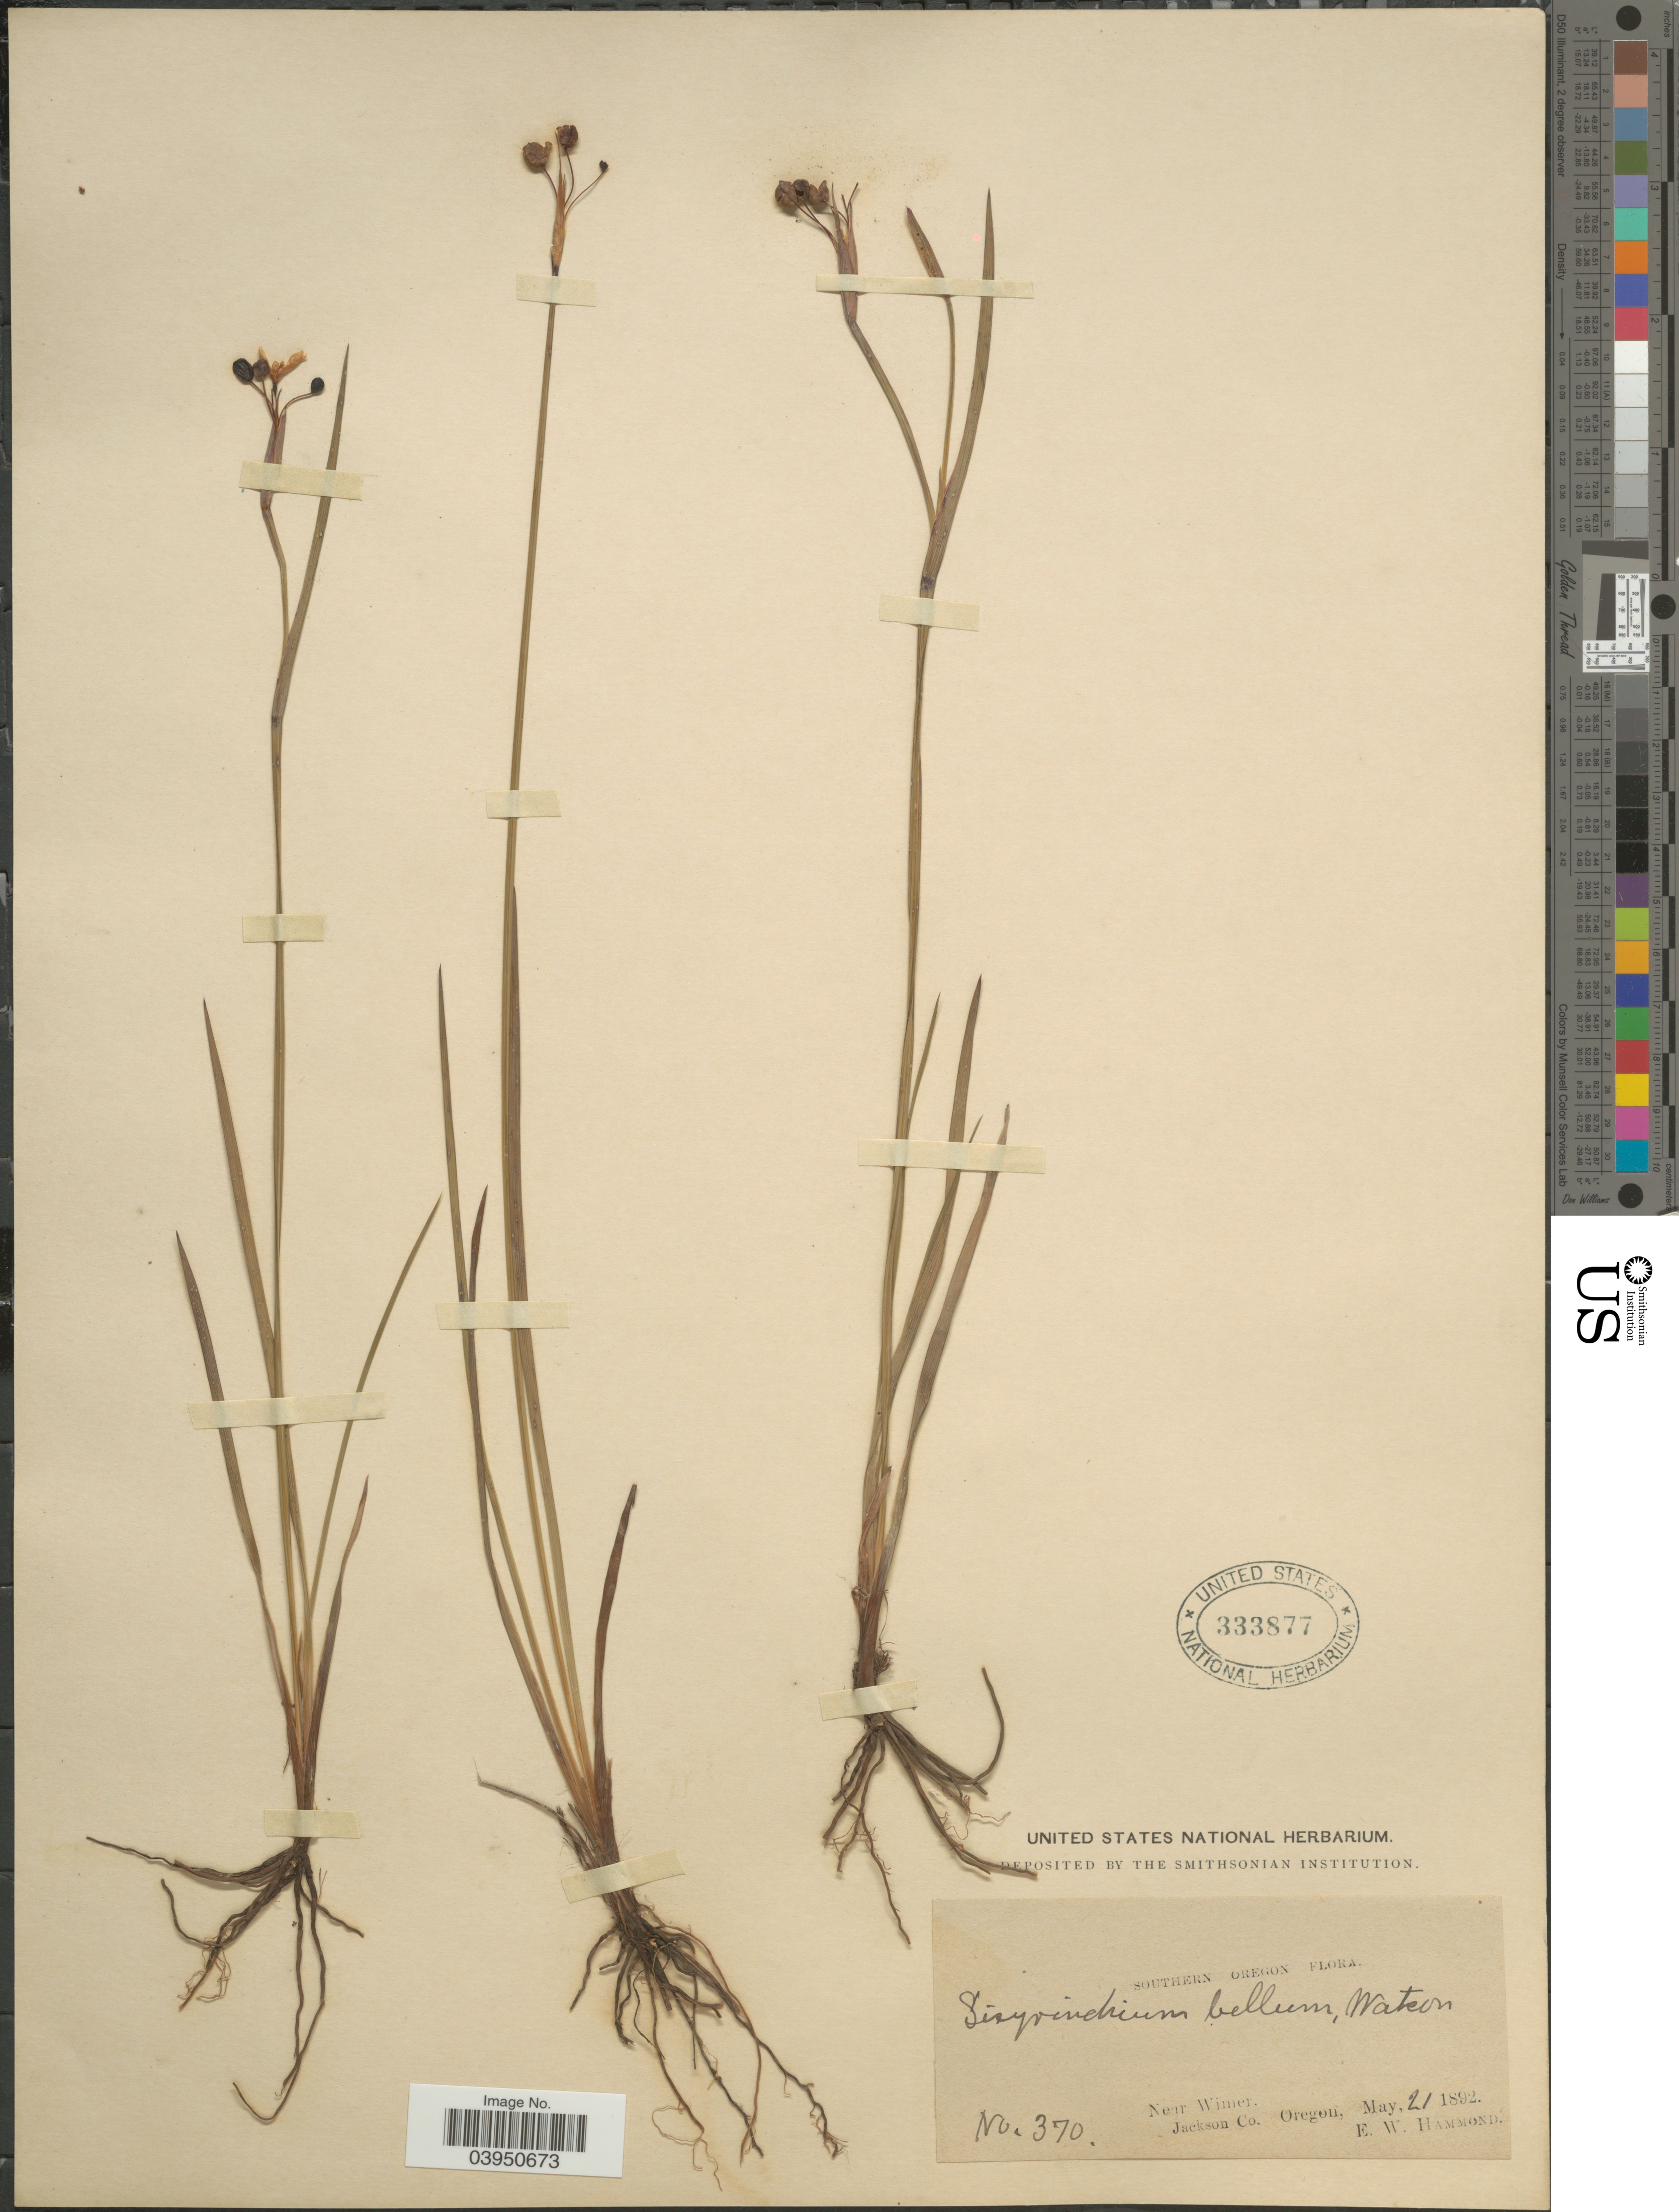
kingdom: Plantae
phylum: Tracheophyta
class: Liliopsida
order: Asparagales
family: Iridaceae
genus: Sisyrinchium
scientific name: Sisyrinchium birameum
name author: Piper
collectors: E. Hammond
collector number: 370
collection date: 1892-05-21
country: United States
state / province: Oregon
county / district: Jackson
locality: Southern Oregon. Near Wimer. Jackson Co.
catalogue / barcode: US 333877